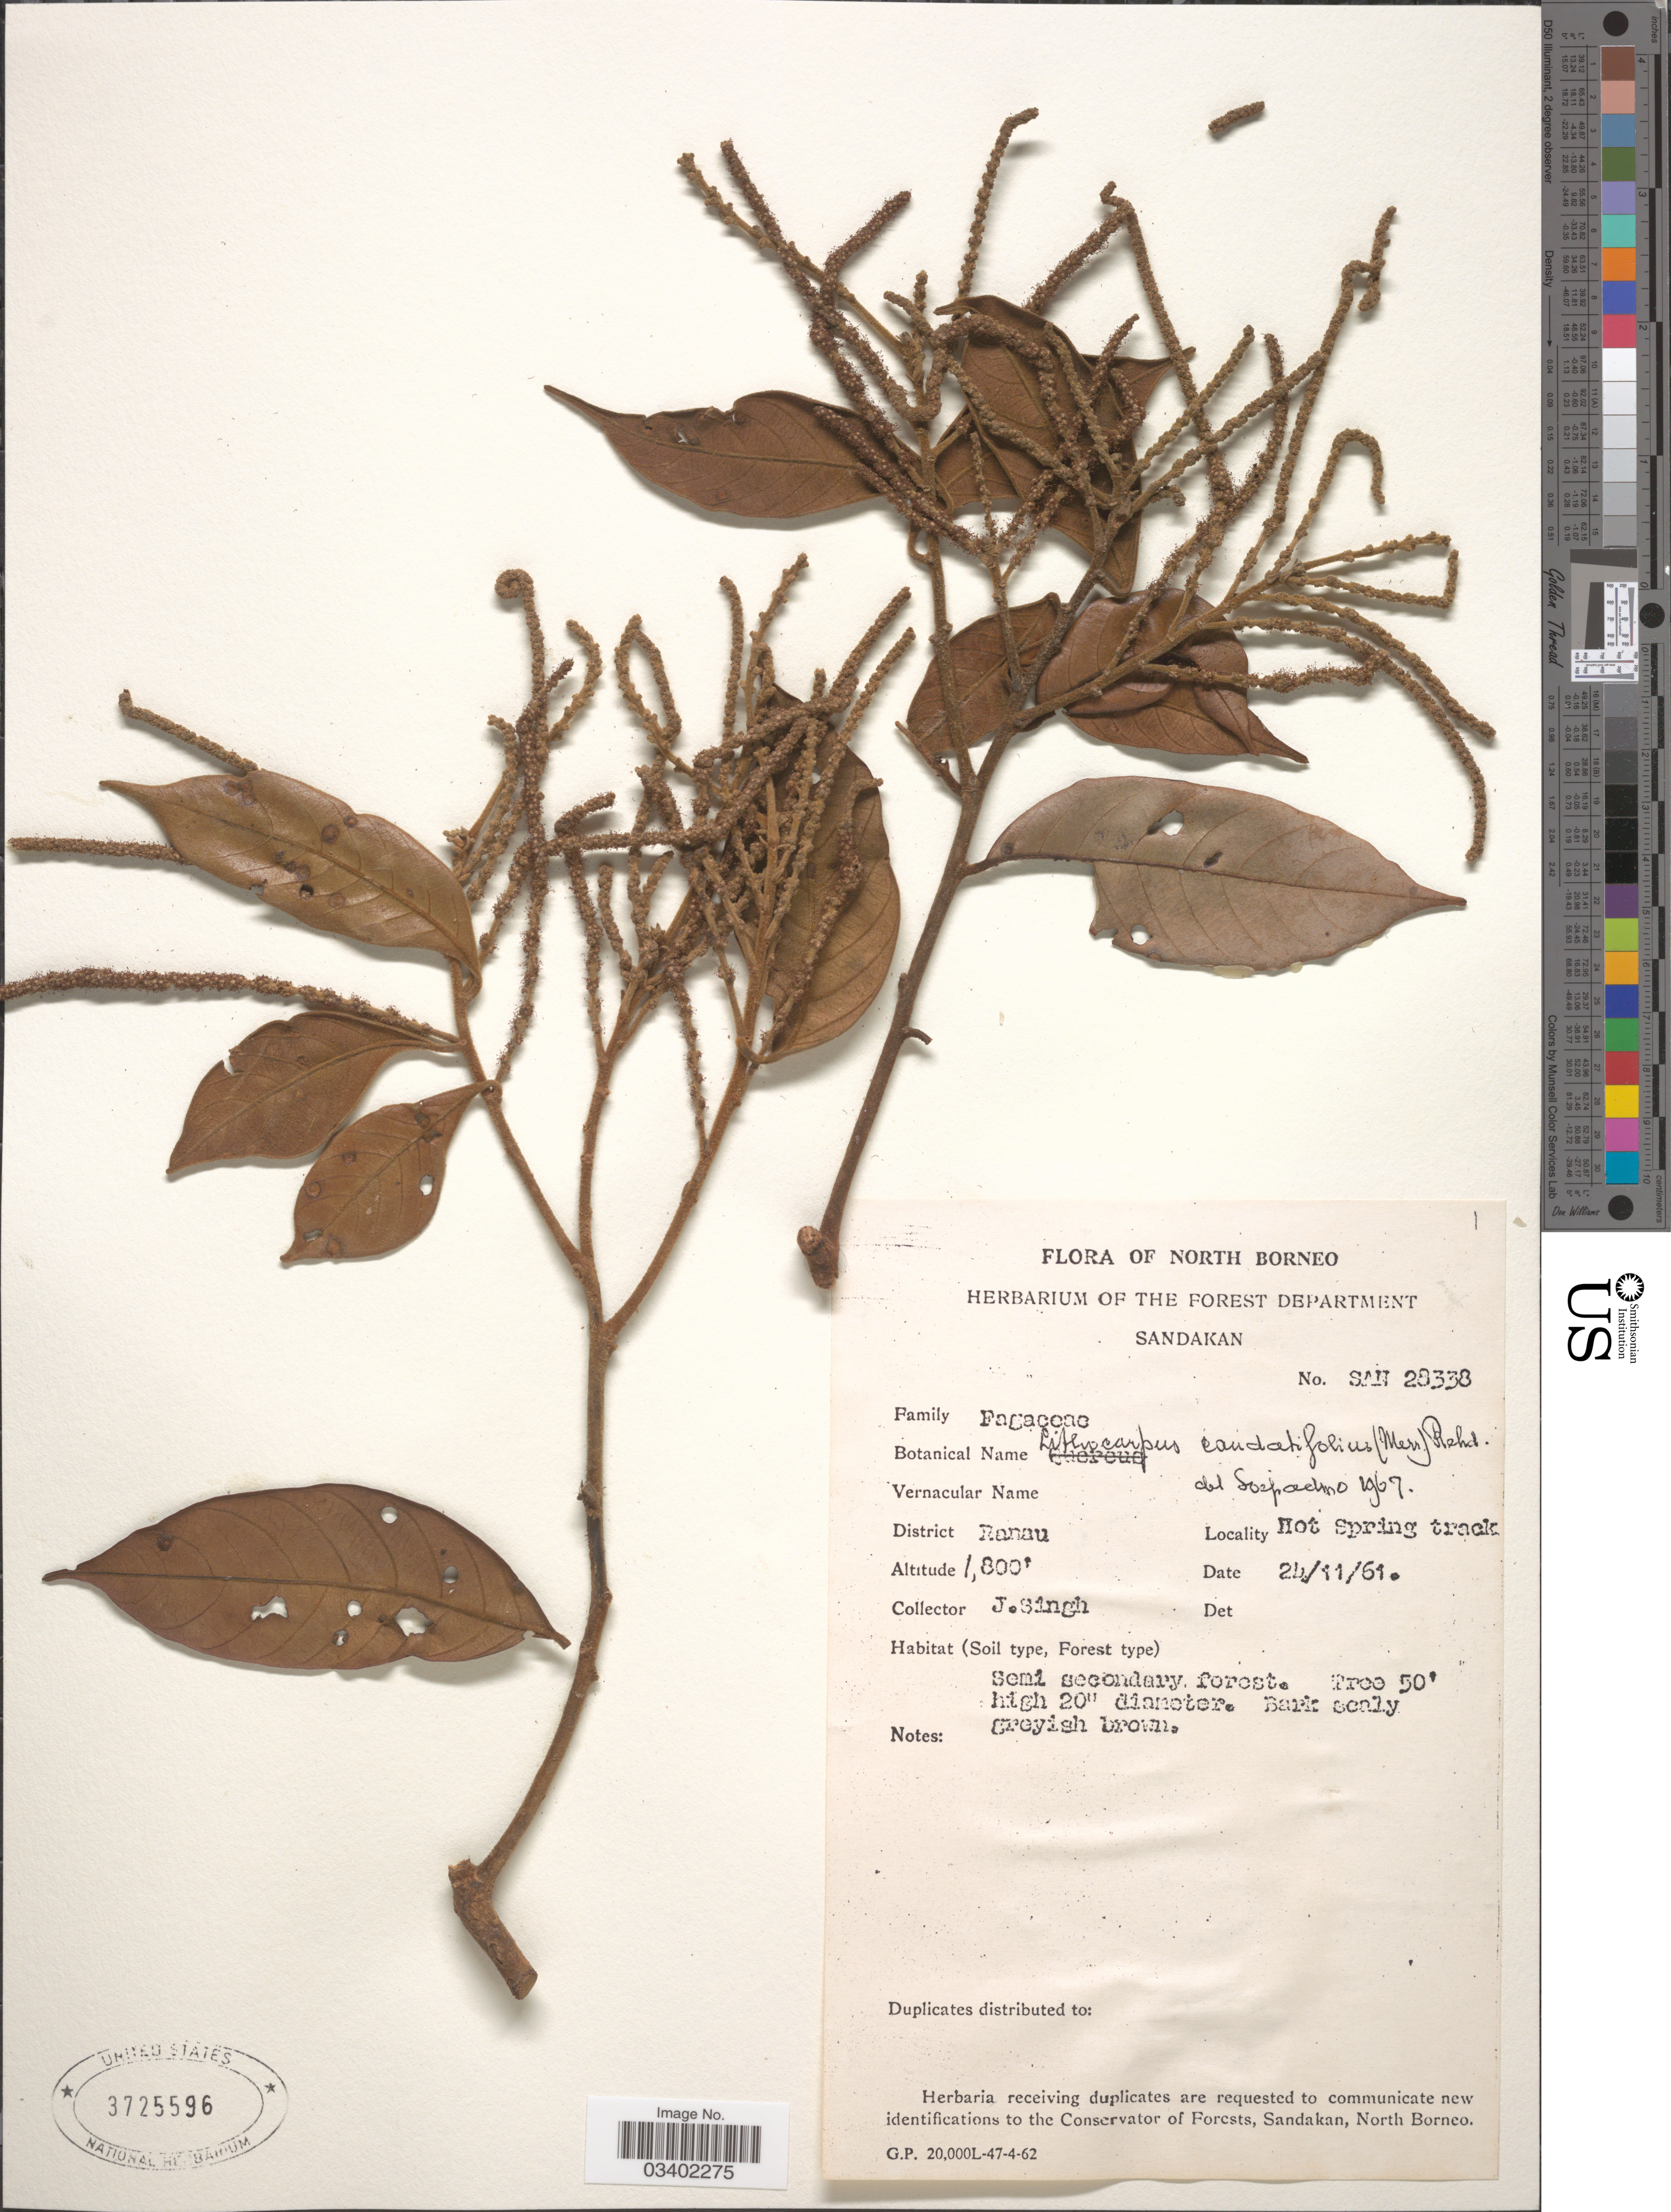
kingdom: Plantae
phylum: Tracheophyta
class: Magnoliopsida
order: Fagales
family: Fagaceae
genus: Lithocarpus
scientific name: Lithocarpus caudatifolius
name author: (Merr.) Rehder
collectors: J. Singh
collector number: SAN 28338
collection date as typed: Transcribed d/m/y: 24/11/61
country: Malaysia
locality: North Borneo. District Ranau. Hot Spring track.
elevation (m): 549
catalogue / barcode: US 3725596